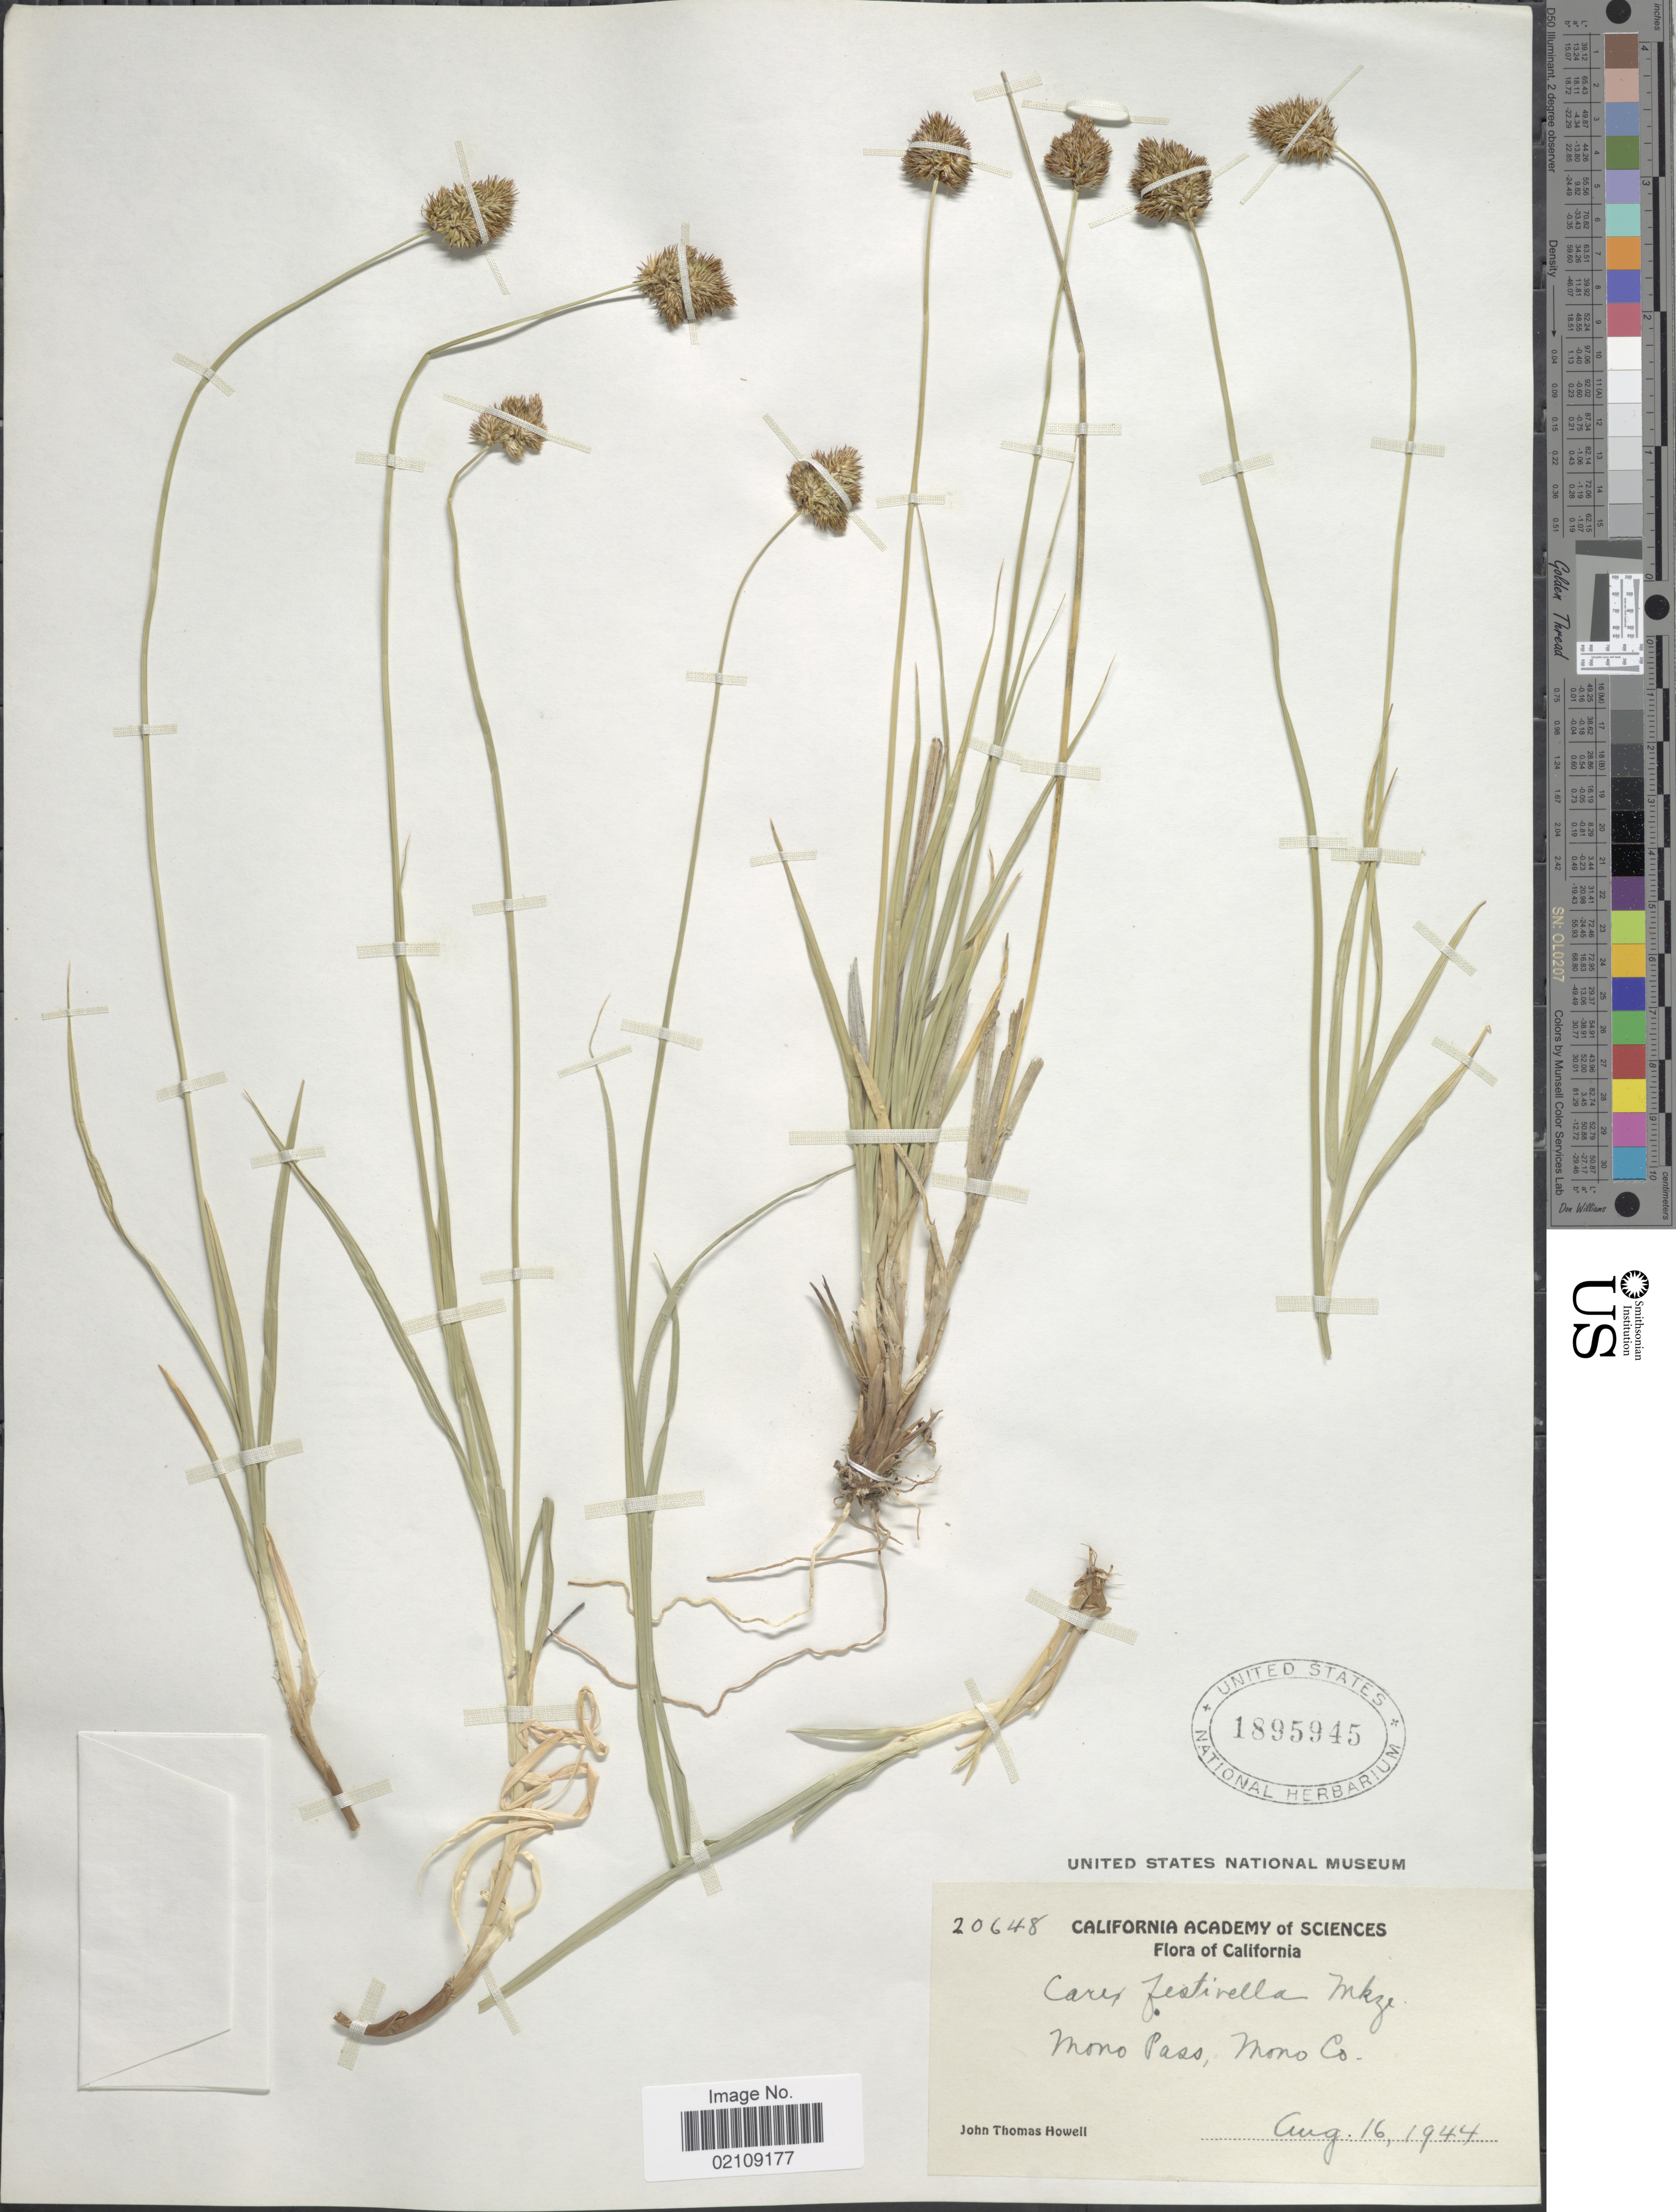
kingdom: Plantae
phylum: Tracheophyta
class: Liliopsida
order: Poales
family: Cyperaceae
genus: Carex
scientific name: Carex microptera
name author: Mack.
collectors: J. T. Howell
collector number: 20648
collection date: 1944-08-16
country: United States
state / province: California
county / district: Mono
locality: Mono Pass, Mono Co.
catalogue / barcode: US 1895945